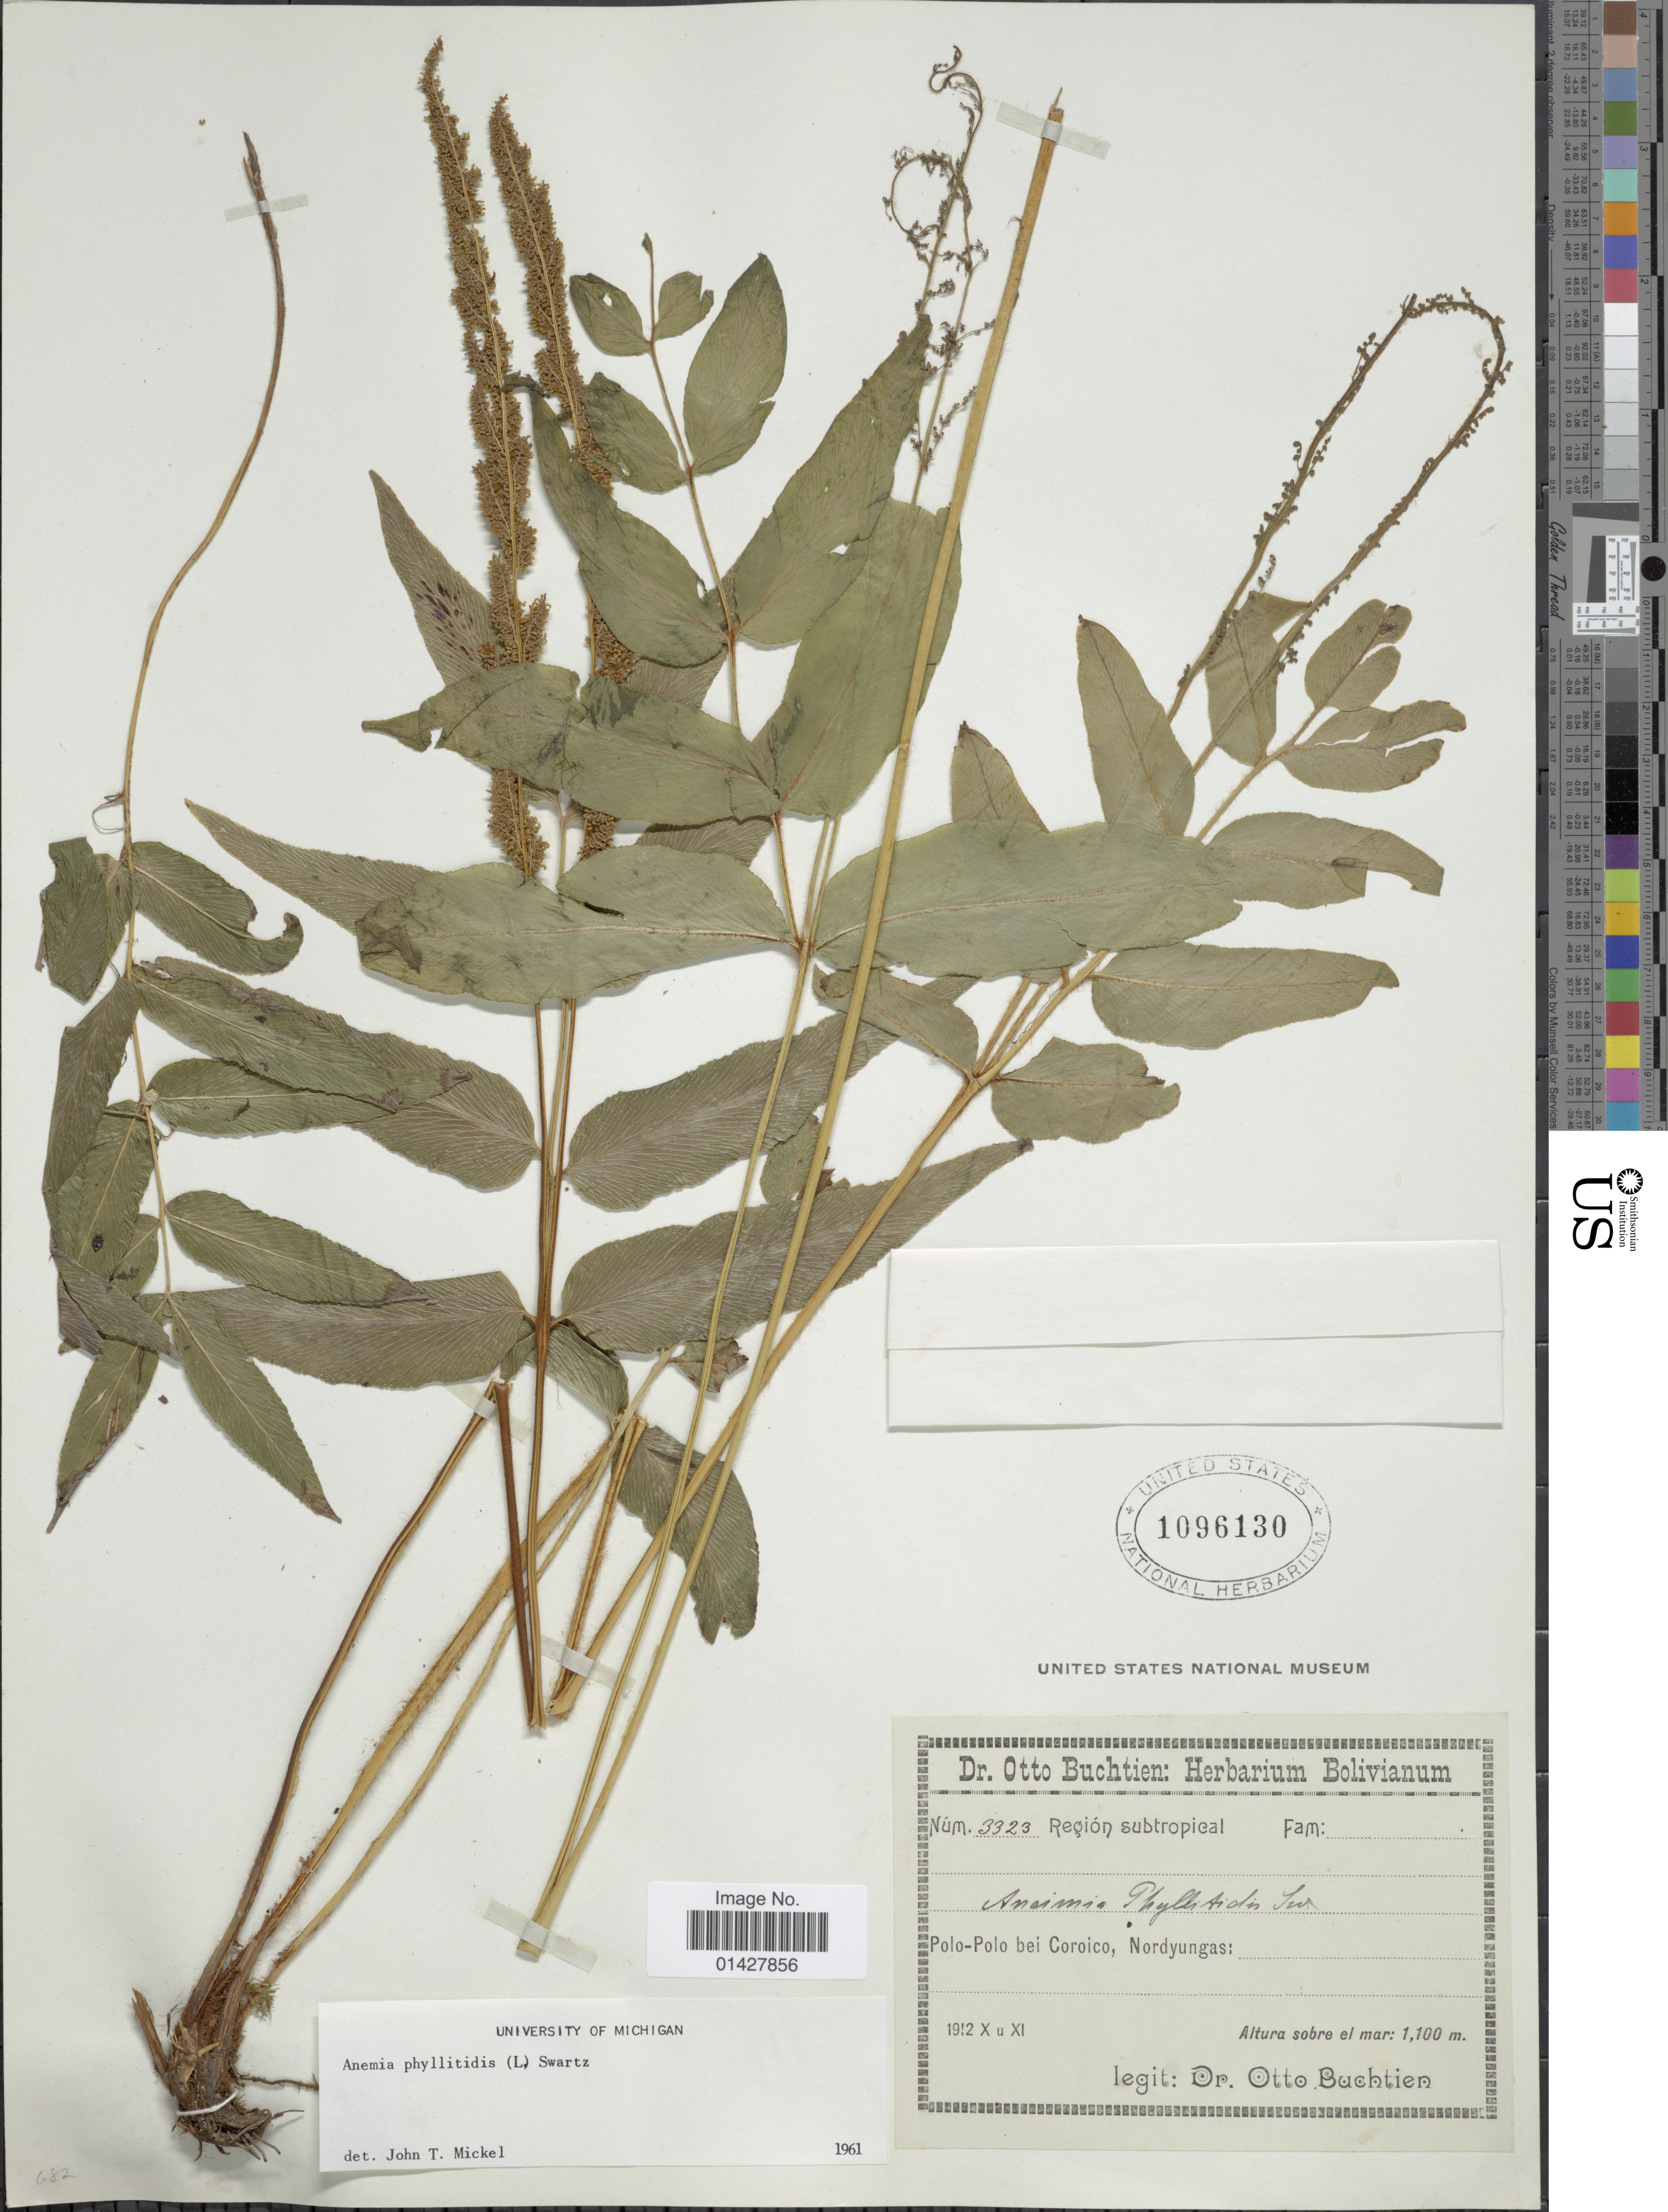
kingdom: Plantae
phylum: Tracheophyta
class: Polypodiopsida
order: Schizaeales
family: Anemiaceae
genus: Anemia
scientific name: Anemia phyllitidis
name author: (L.) Sw.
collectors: O. Buchtien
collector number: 3323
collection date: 1912-10/1912-11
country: Bolivia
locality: Polo-Polo bei Coroico, Nordyungas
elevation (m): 1100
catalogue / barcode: US 1096130